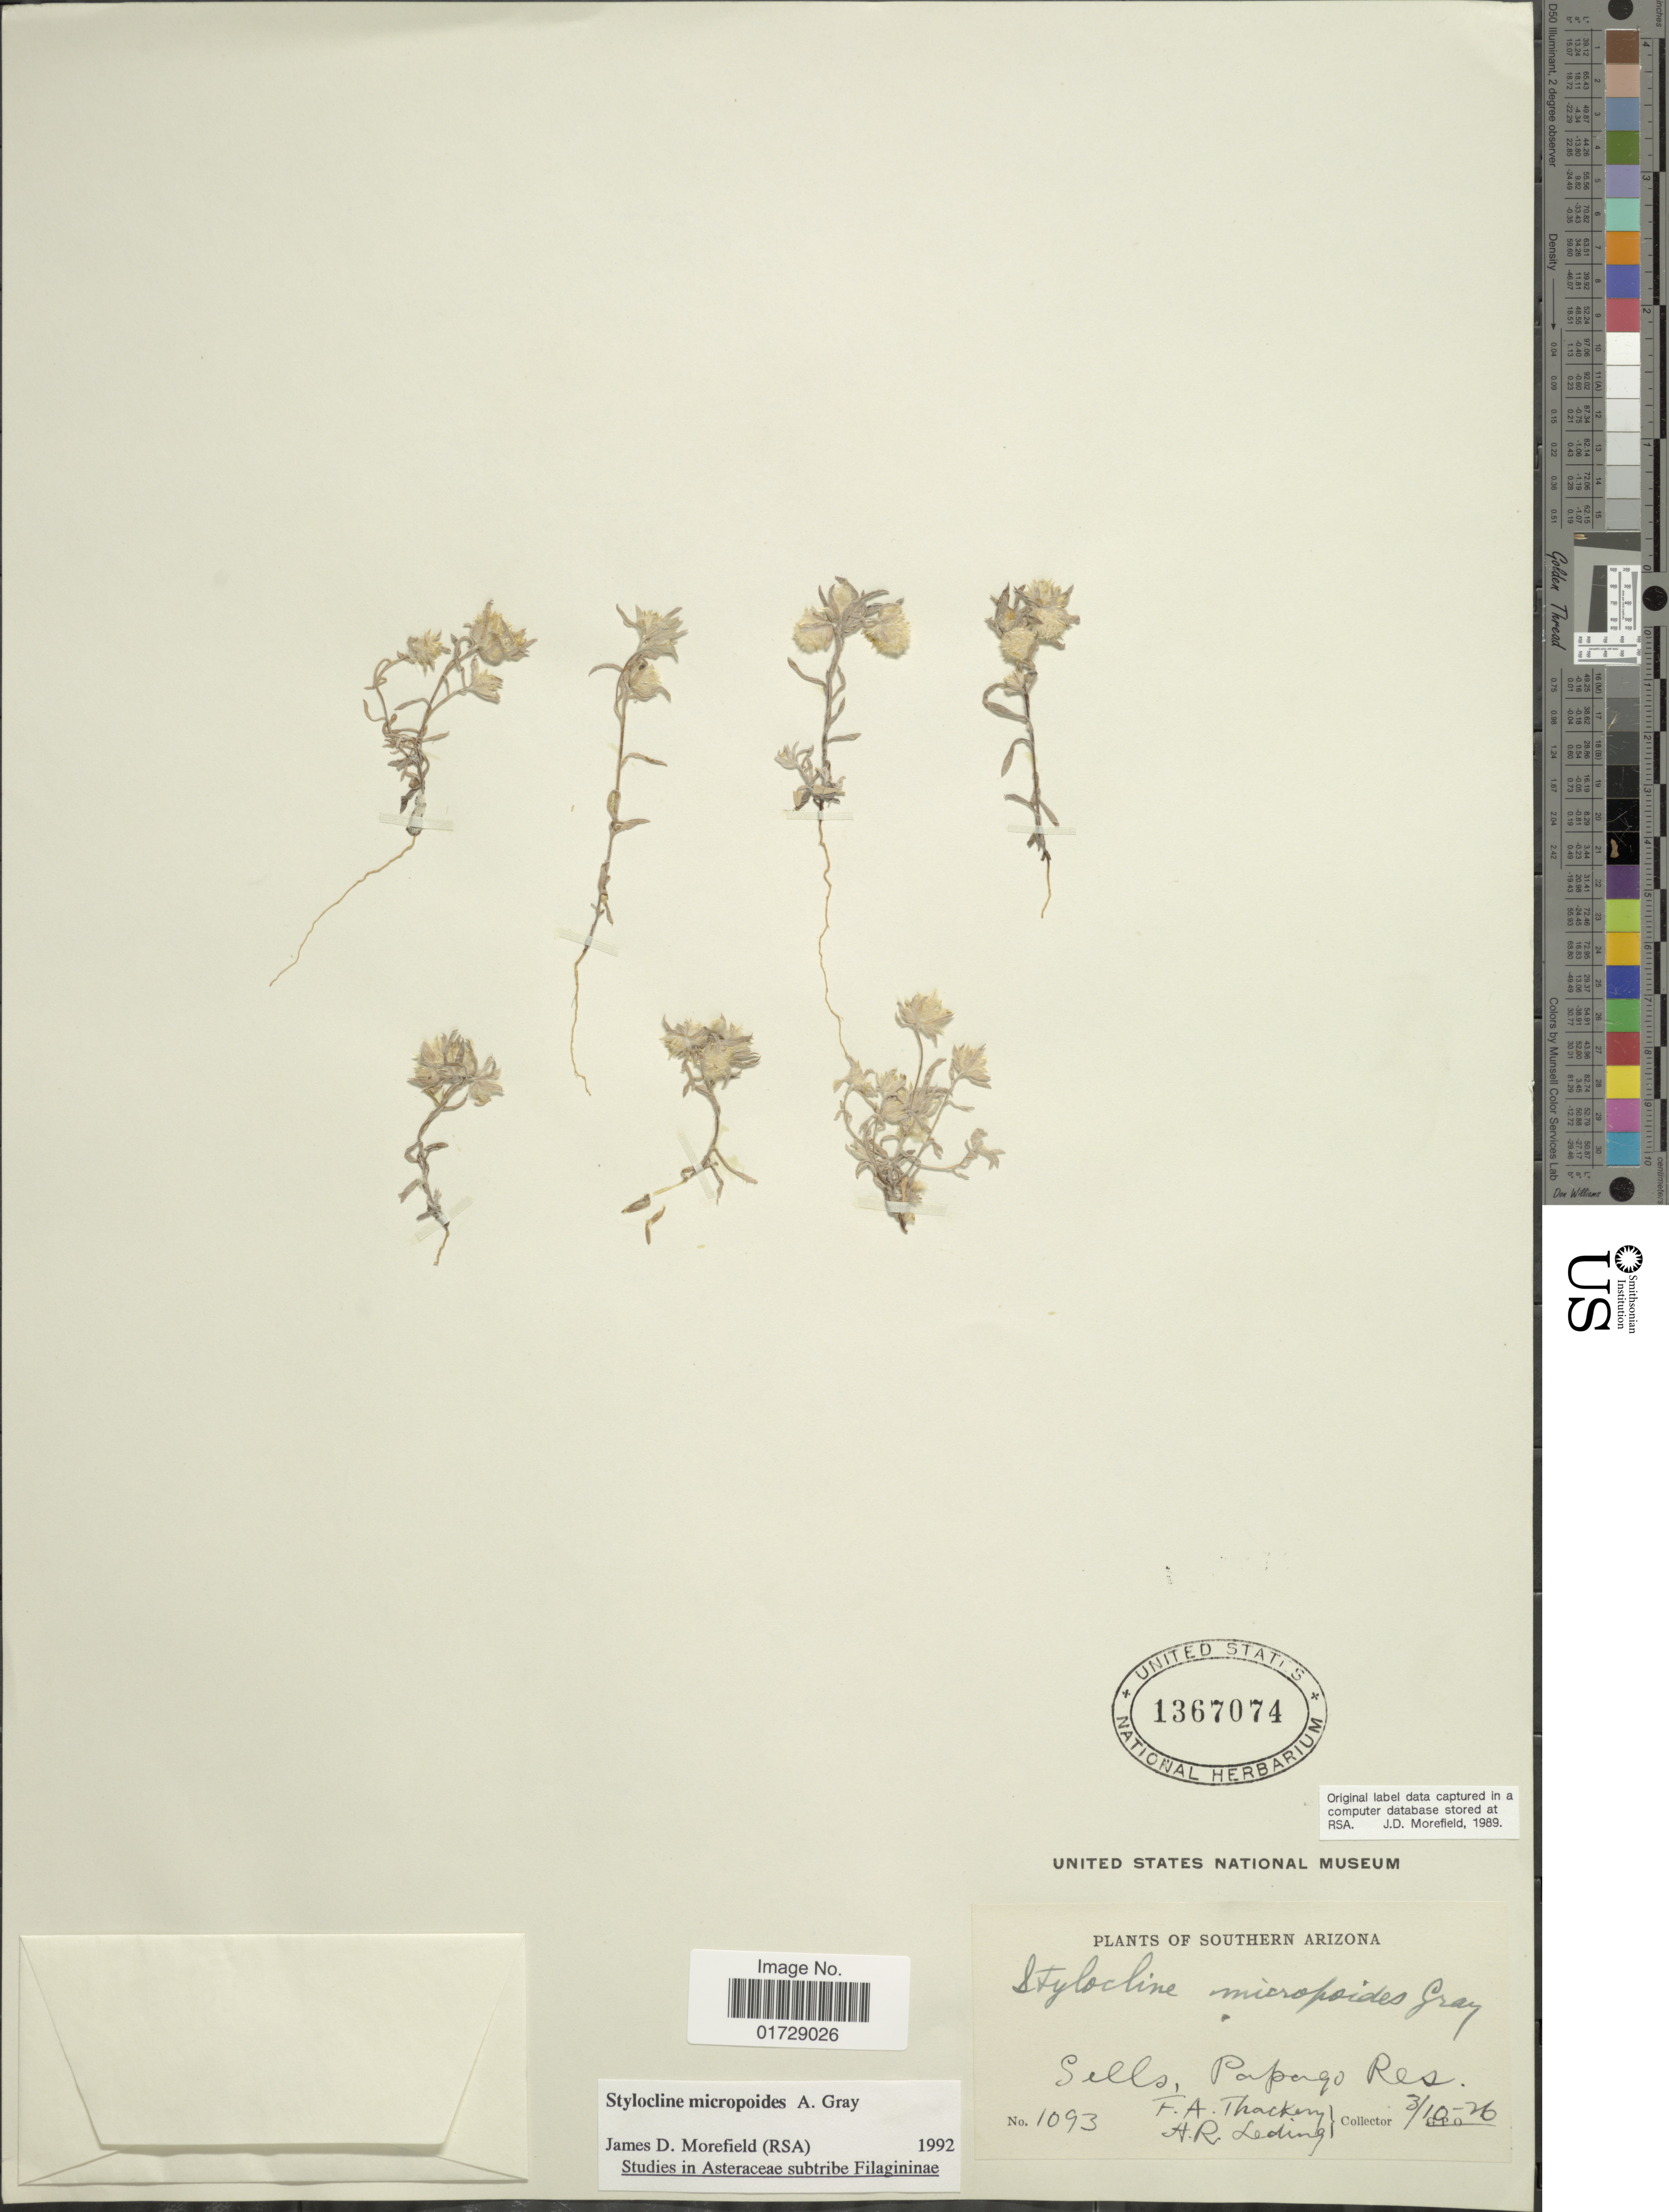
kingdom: Plantae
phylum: Tracheophyta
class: Magnoliopsida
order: Asterales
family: Asteraceae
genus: Stylocline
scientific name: Stylocline micropoides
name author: A. Gray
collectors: F. Thackery & A. Leding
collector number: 1093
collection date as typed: Transcribed d/m/y: 10/3/26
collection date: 1926-03-10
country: United States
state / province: Arizona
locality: Southern Arizona, Sells, Papago Res.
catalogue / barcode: US 1367074